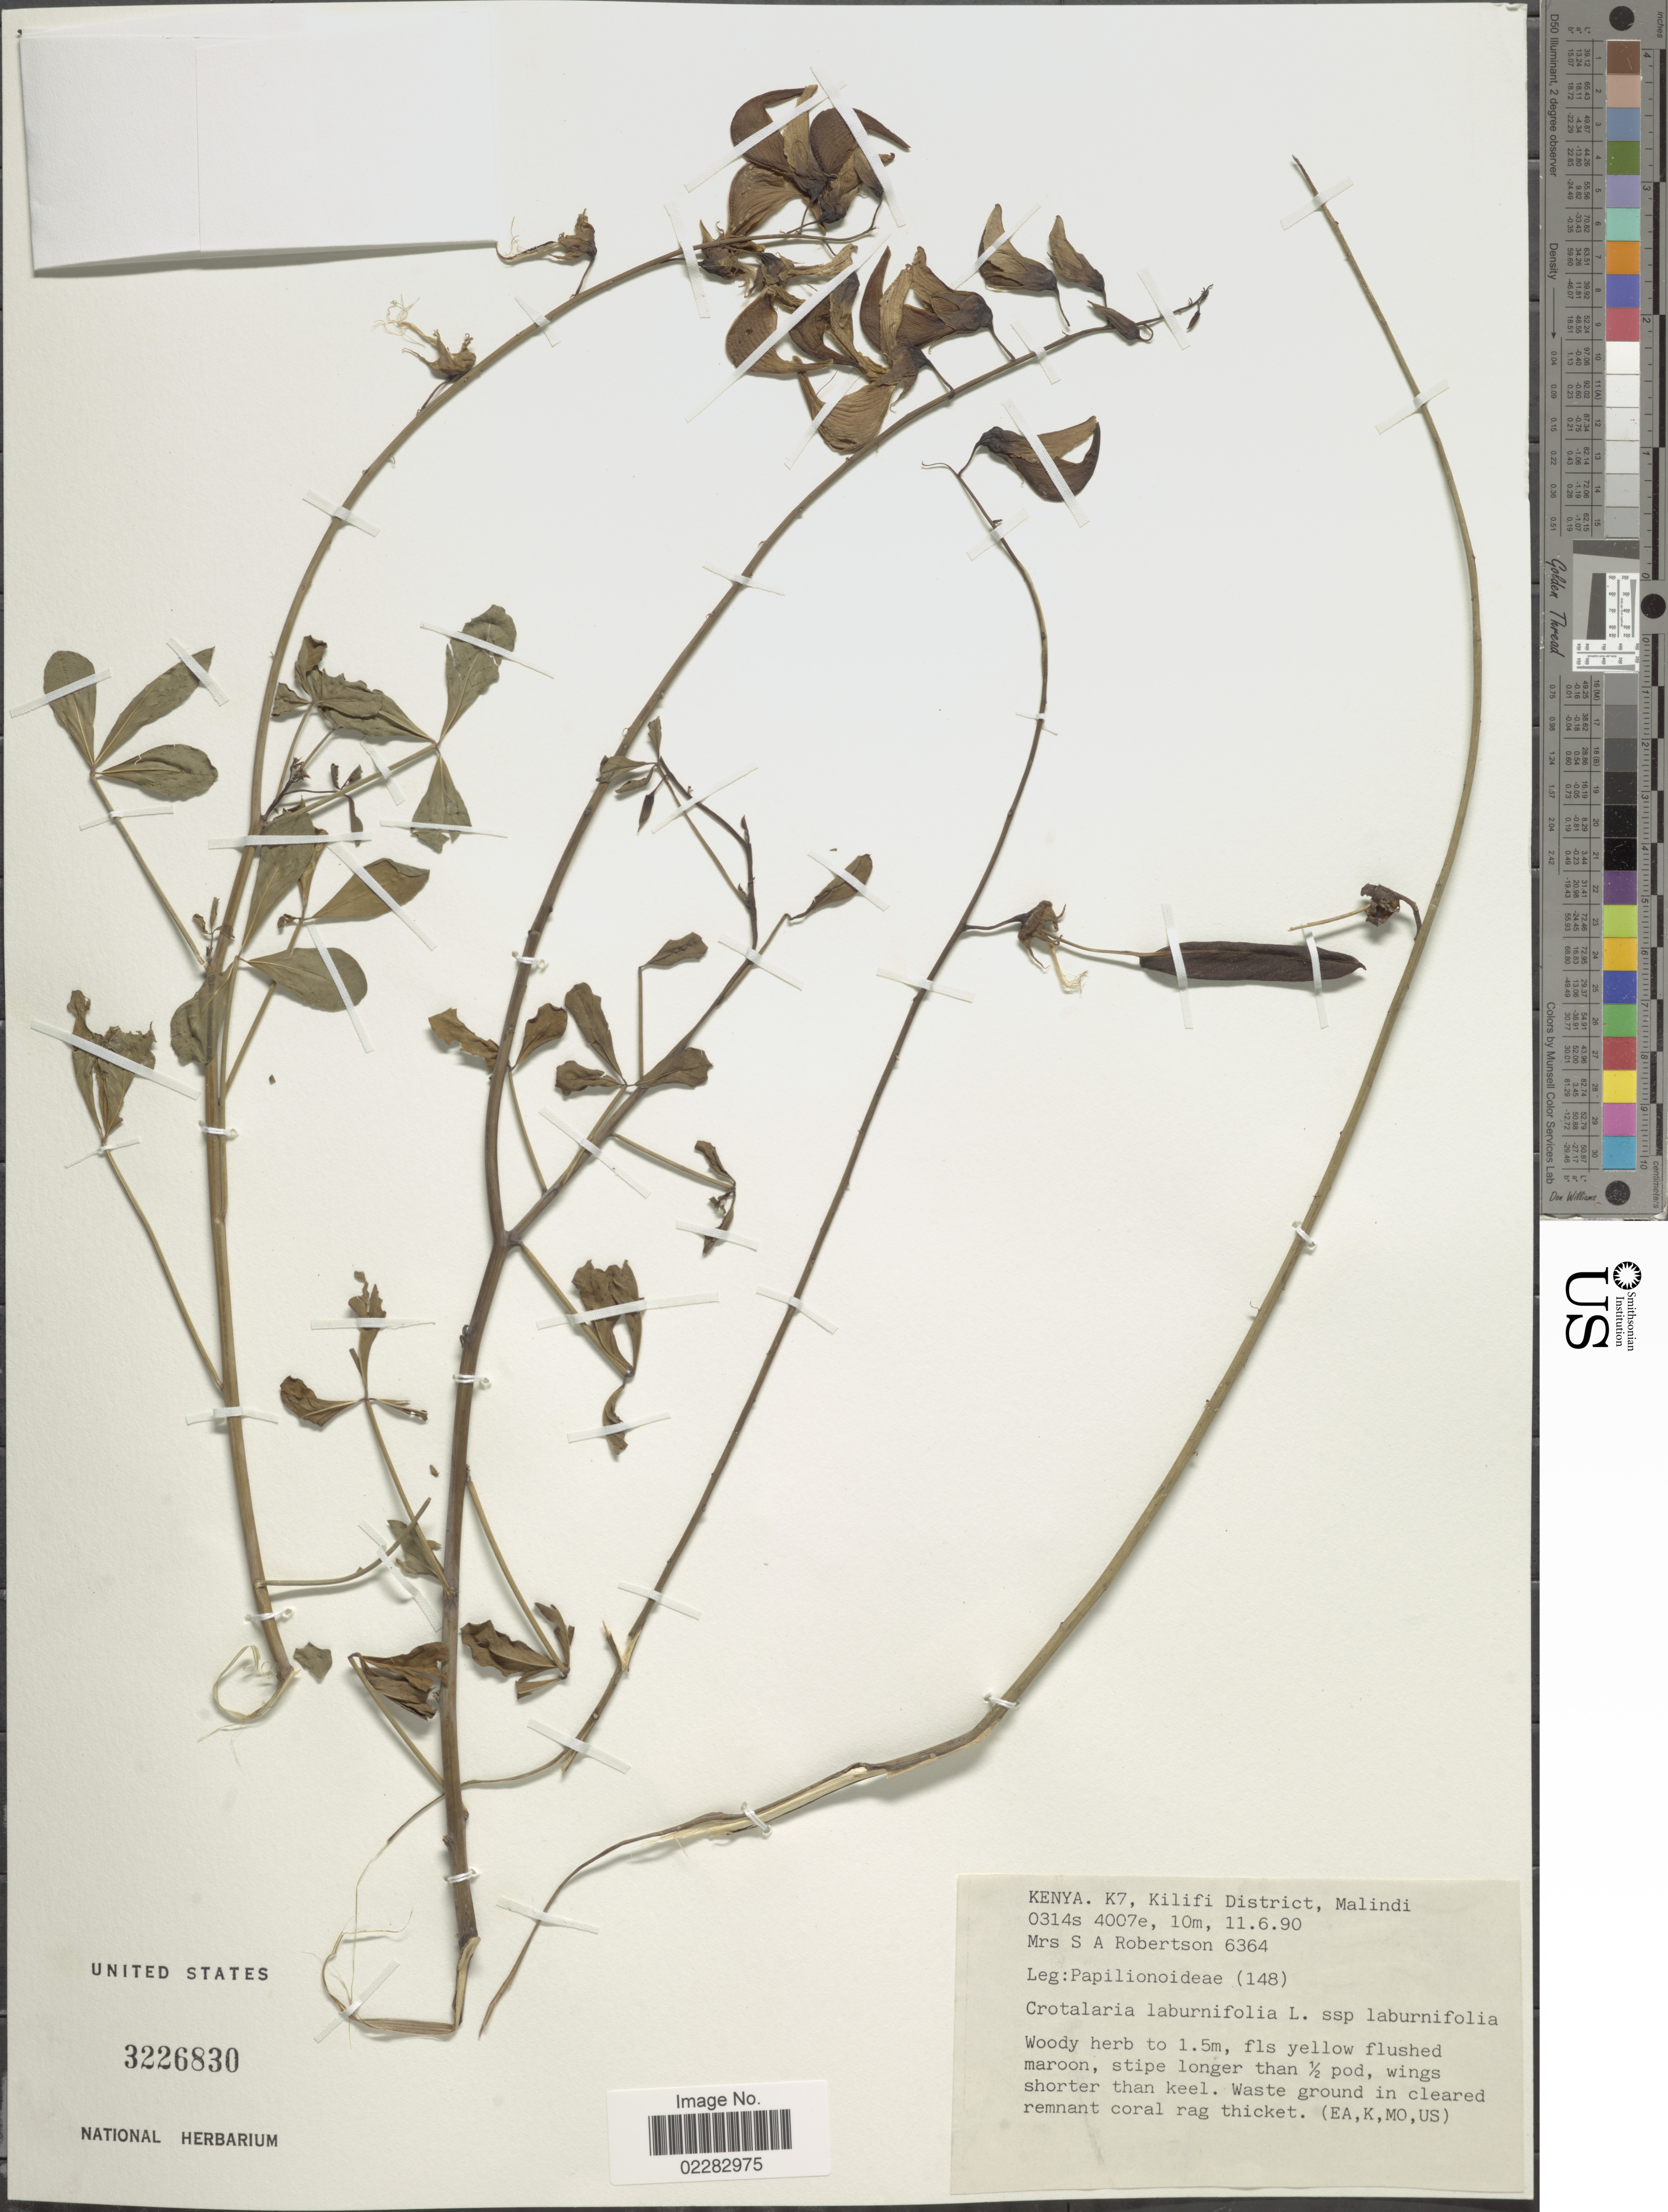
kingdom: Plantae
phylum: Tracheophyta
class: Magnoliopsida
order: Fabales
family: Fabaceae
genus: Crotalaria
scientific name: Crotalaria laburnifolia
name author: L.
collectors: S. Robertson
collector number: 6364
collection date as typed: Transcribed d/m/y: 11/6/90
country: Kenya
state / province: Kilifi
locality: K7, Malindi.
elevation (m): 10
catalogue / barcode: US 3226830